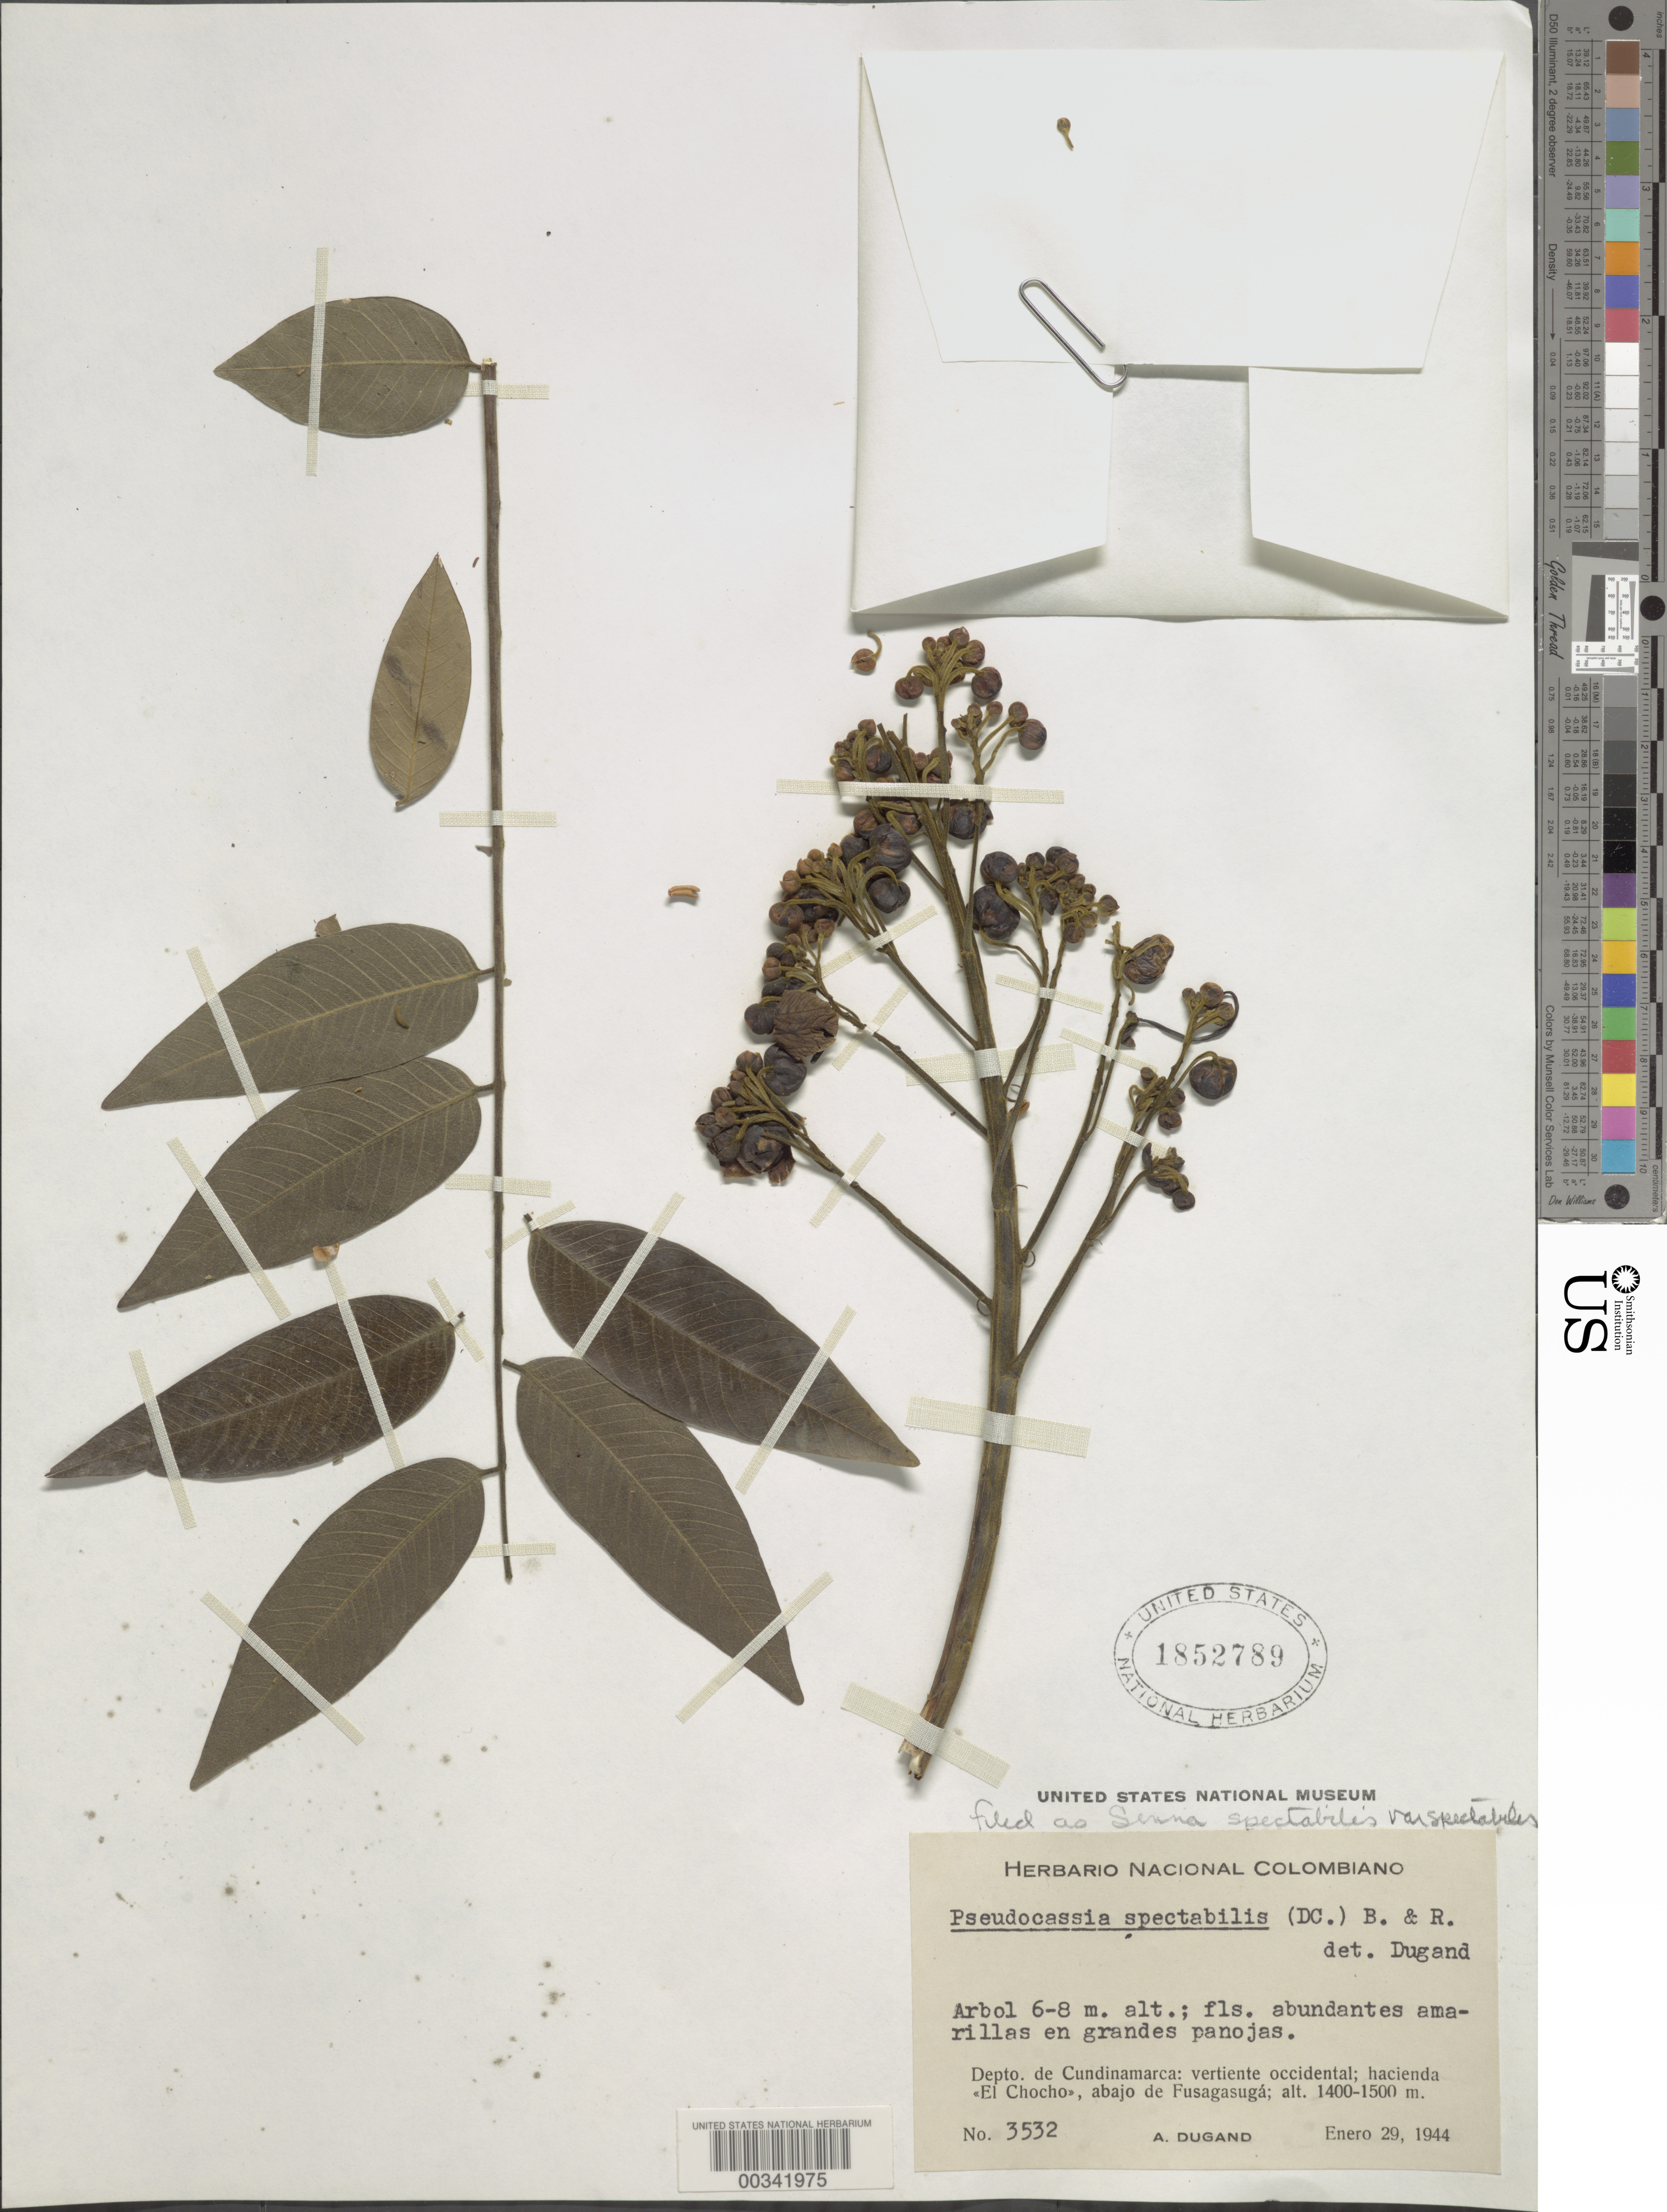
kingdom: Plantae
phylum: Tracheophyta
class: Magnoliopsida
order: Fabales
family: Fabaceae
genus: Senna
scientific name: Senna spectabilis var. spectabilis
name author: (DC.) H.S. Irwin & Barneby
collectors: A. Dugand G.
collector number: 3532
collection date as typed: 29 Jan 1944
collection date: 1944-01-29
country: Colombia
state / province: Cundinamarca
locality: Vertiente Occidental; Hacienda "el Chocho", Abajo de Fusagasugá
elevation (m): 1400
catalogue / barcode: US 1852789